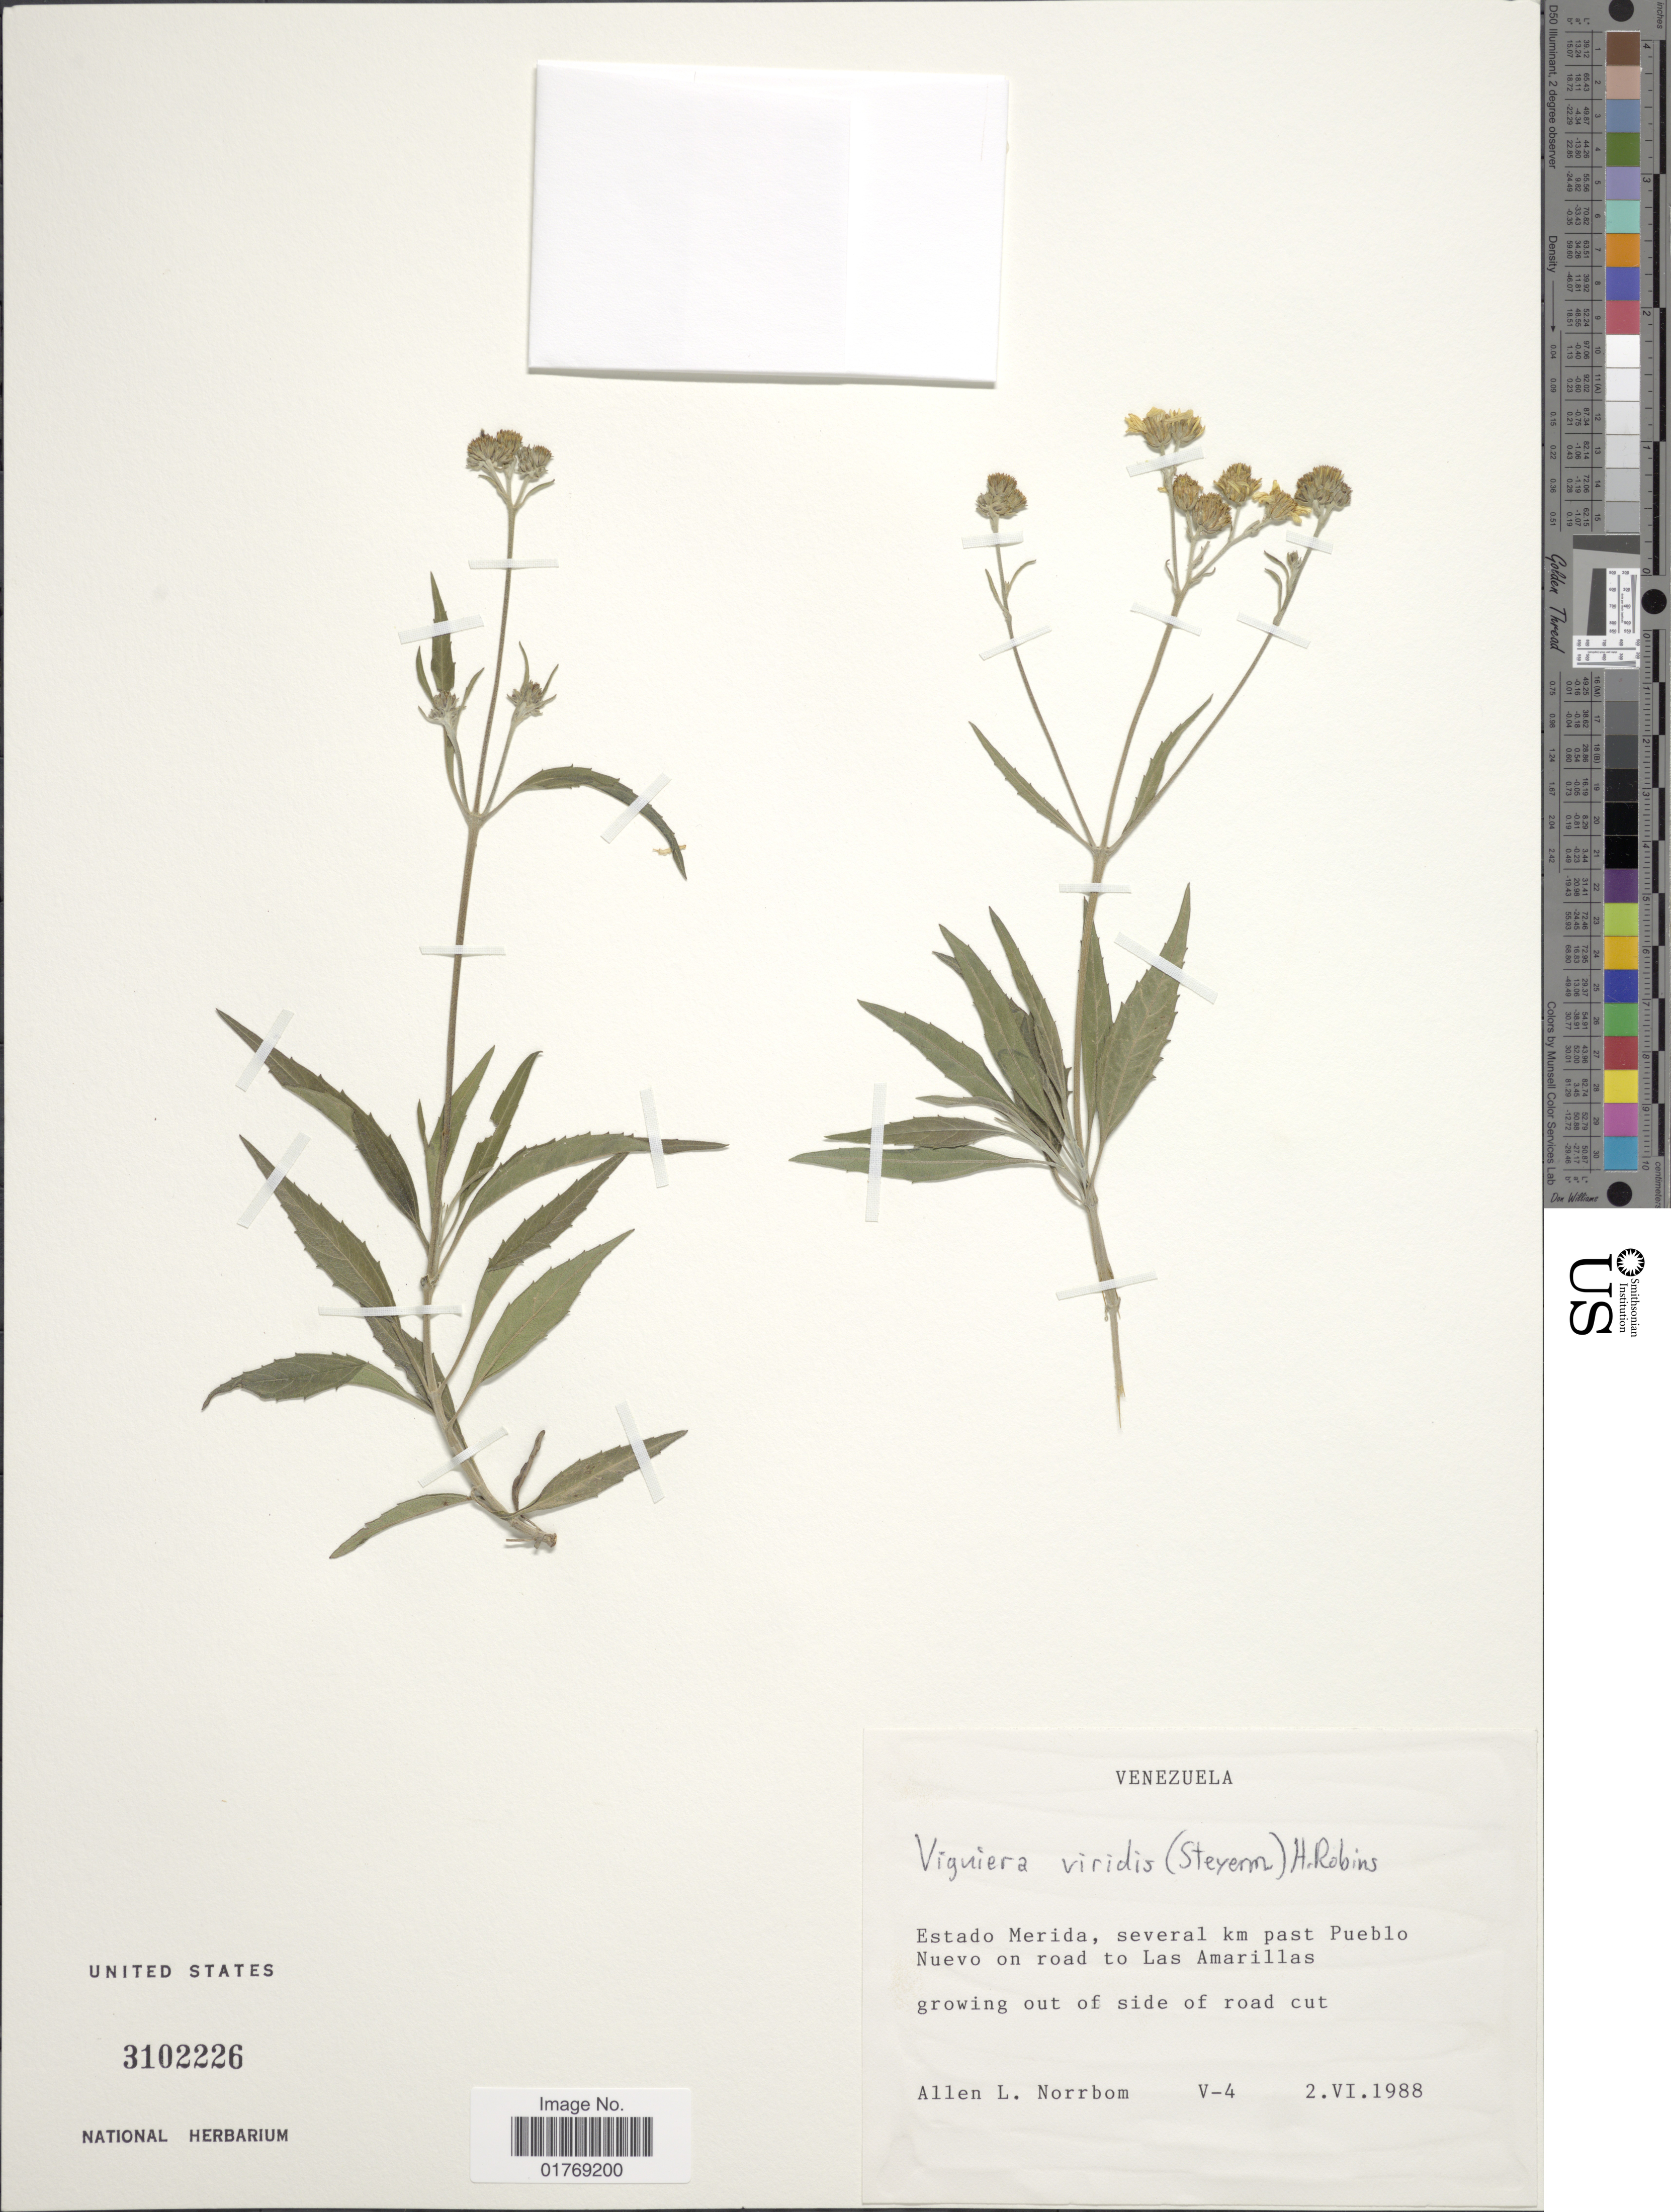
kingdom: Plantae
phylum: Tracheophyta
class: Magnoliopsida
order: Asterales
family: Asteraceae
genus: Viguiera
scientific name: Viguiera viride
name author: (Steyerm.) H. Rob.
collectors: A. L. Norrbom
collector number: V-4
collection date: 1988-06-02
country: Venezuela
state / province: Mérida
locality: Estado Merida, several km past Pueblo Nuevo on road to Las Amarillas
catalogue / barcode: US 3102226